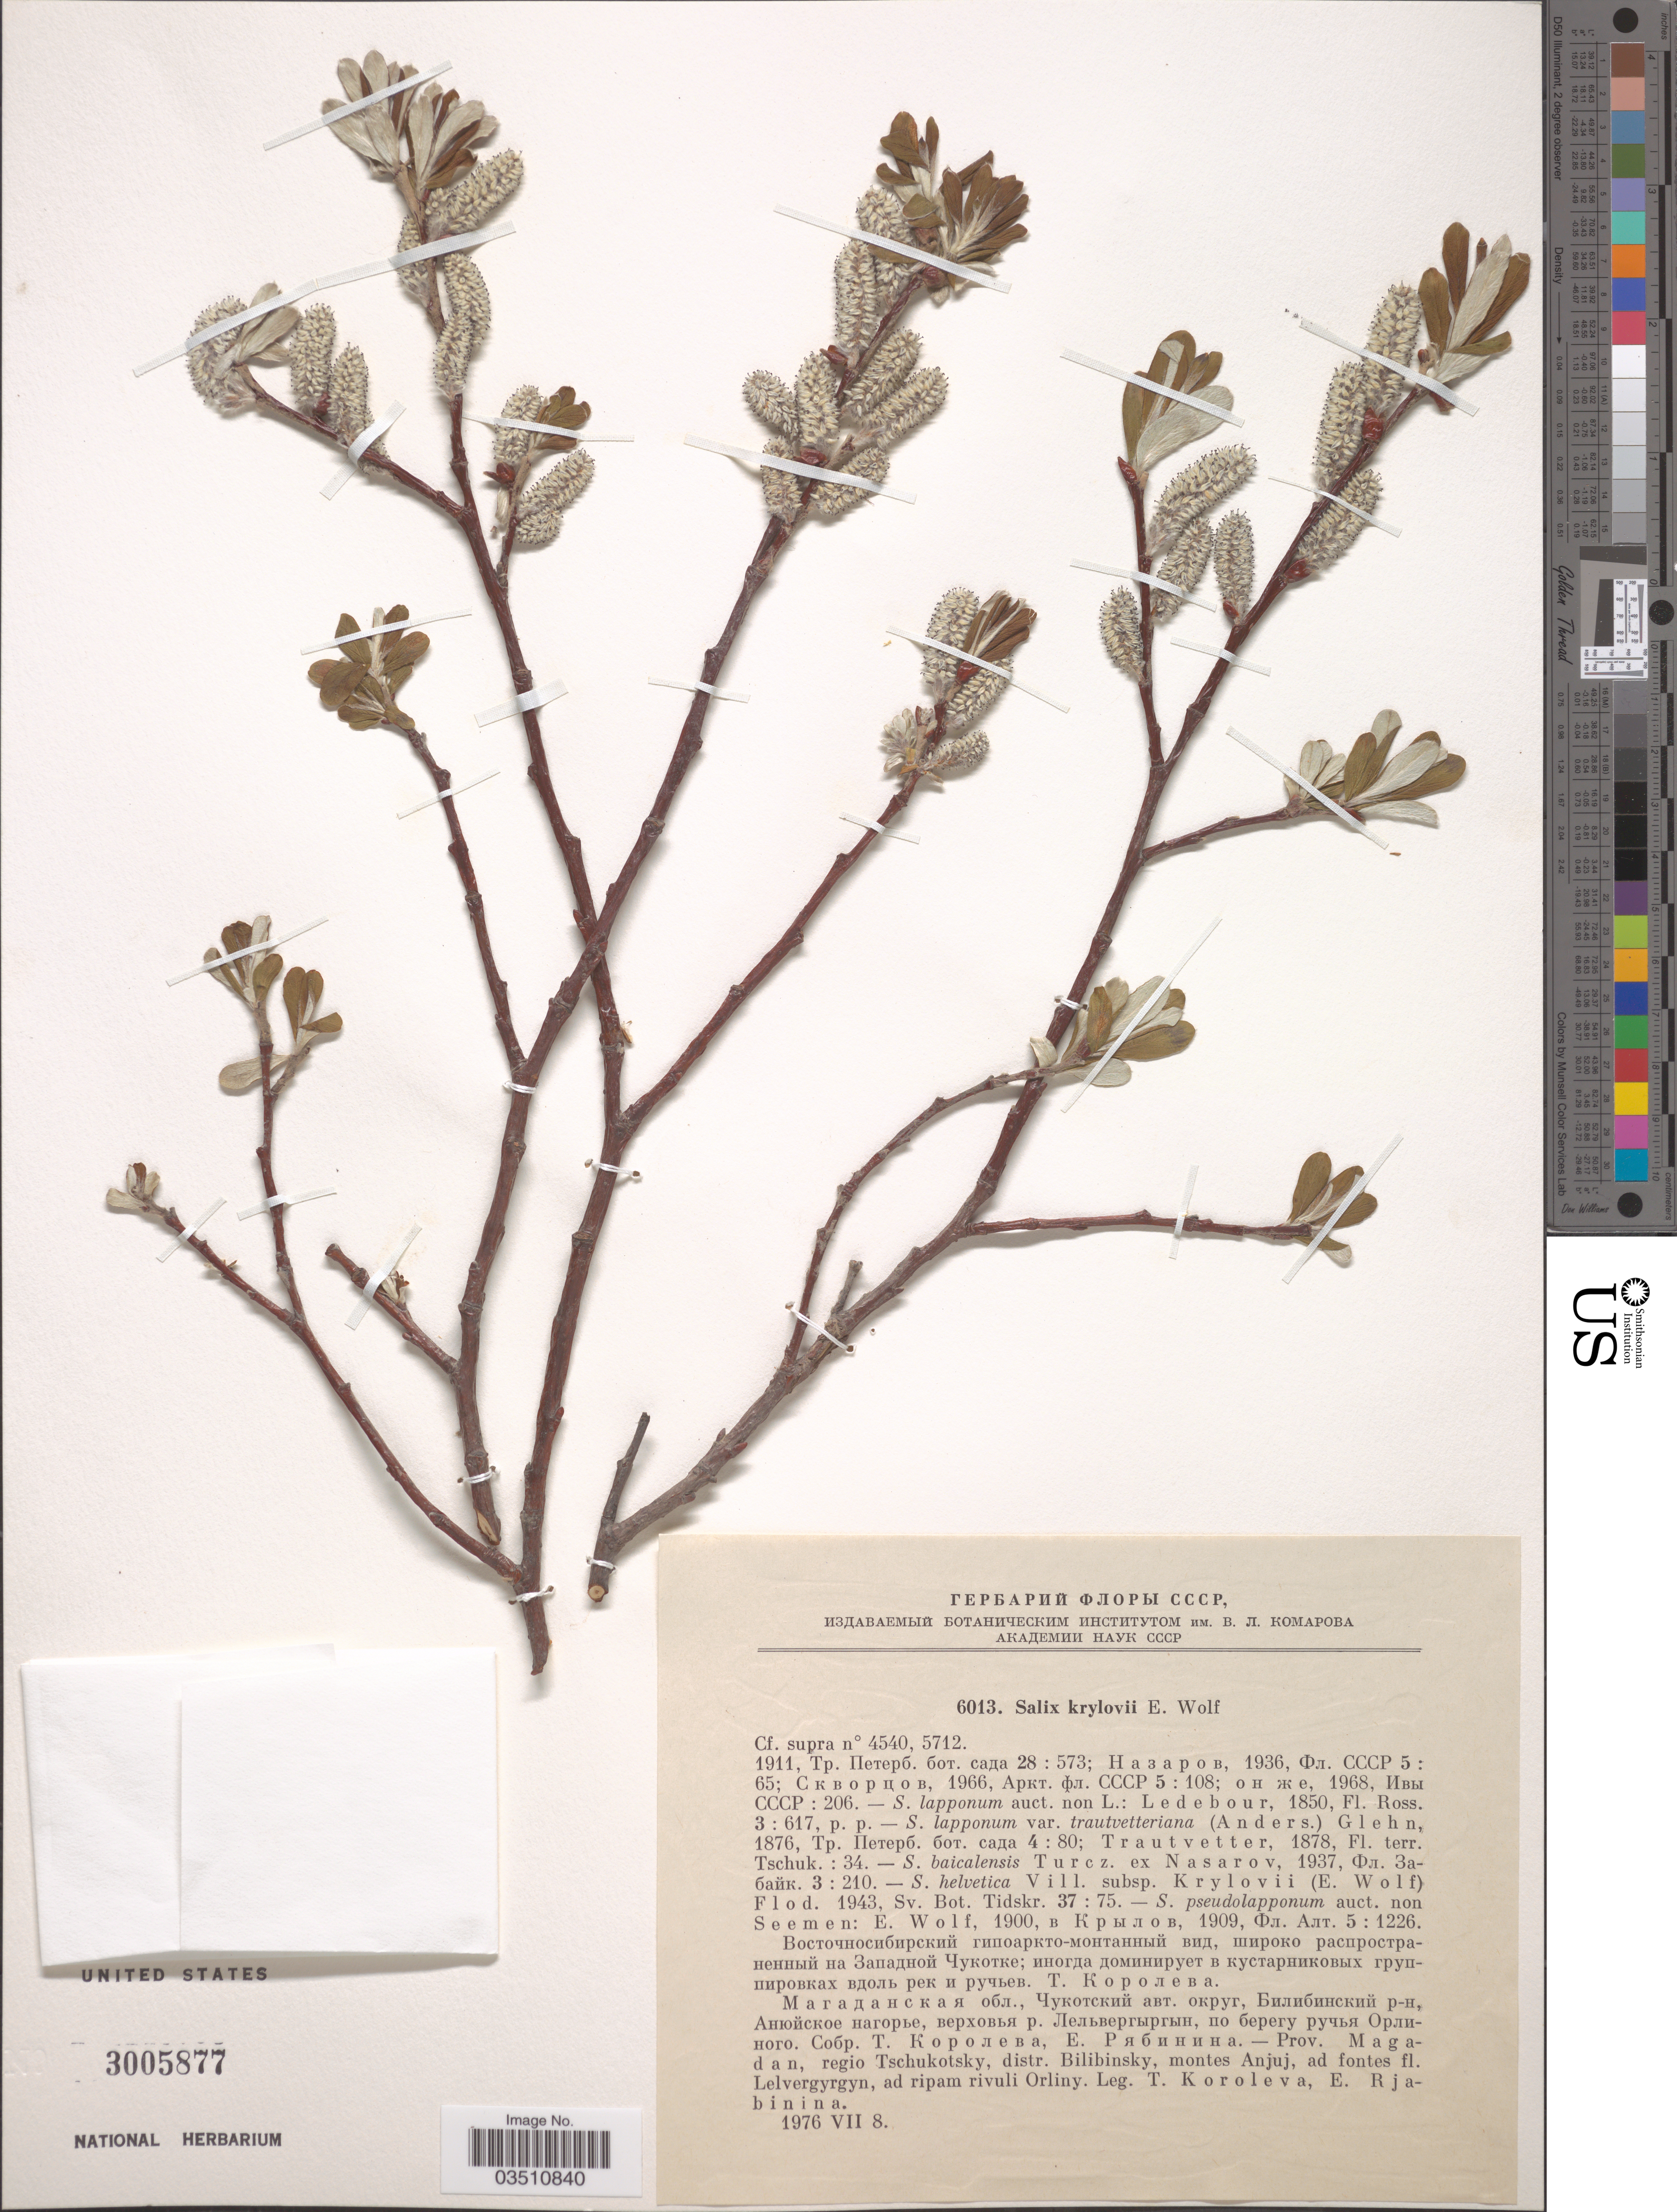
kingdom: Plantae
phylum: Tracheophyta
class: Magnoliopsida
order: Malpighiales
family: Salicaceae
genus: Salix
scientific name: Salix krylovii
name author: E.L. Wolf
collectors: T. Koroleva & E. Riabinina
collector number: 6013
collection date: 1976-07-08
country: Russian Federation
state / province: Magadan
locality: Regio Tschukotsky, distr. Bilibinsky, montes Anjuj, ad fontes fl. Lelvergyrgyn, ad ripam rivuli Orliny.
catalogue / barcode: US 3005877